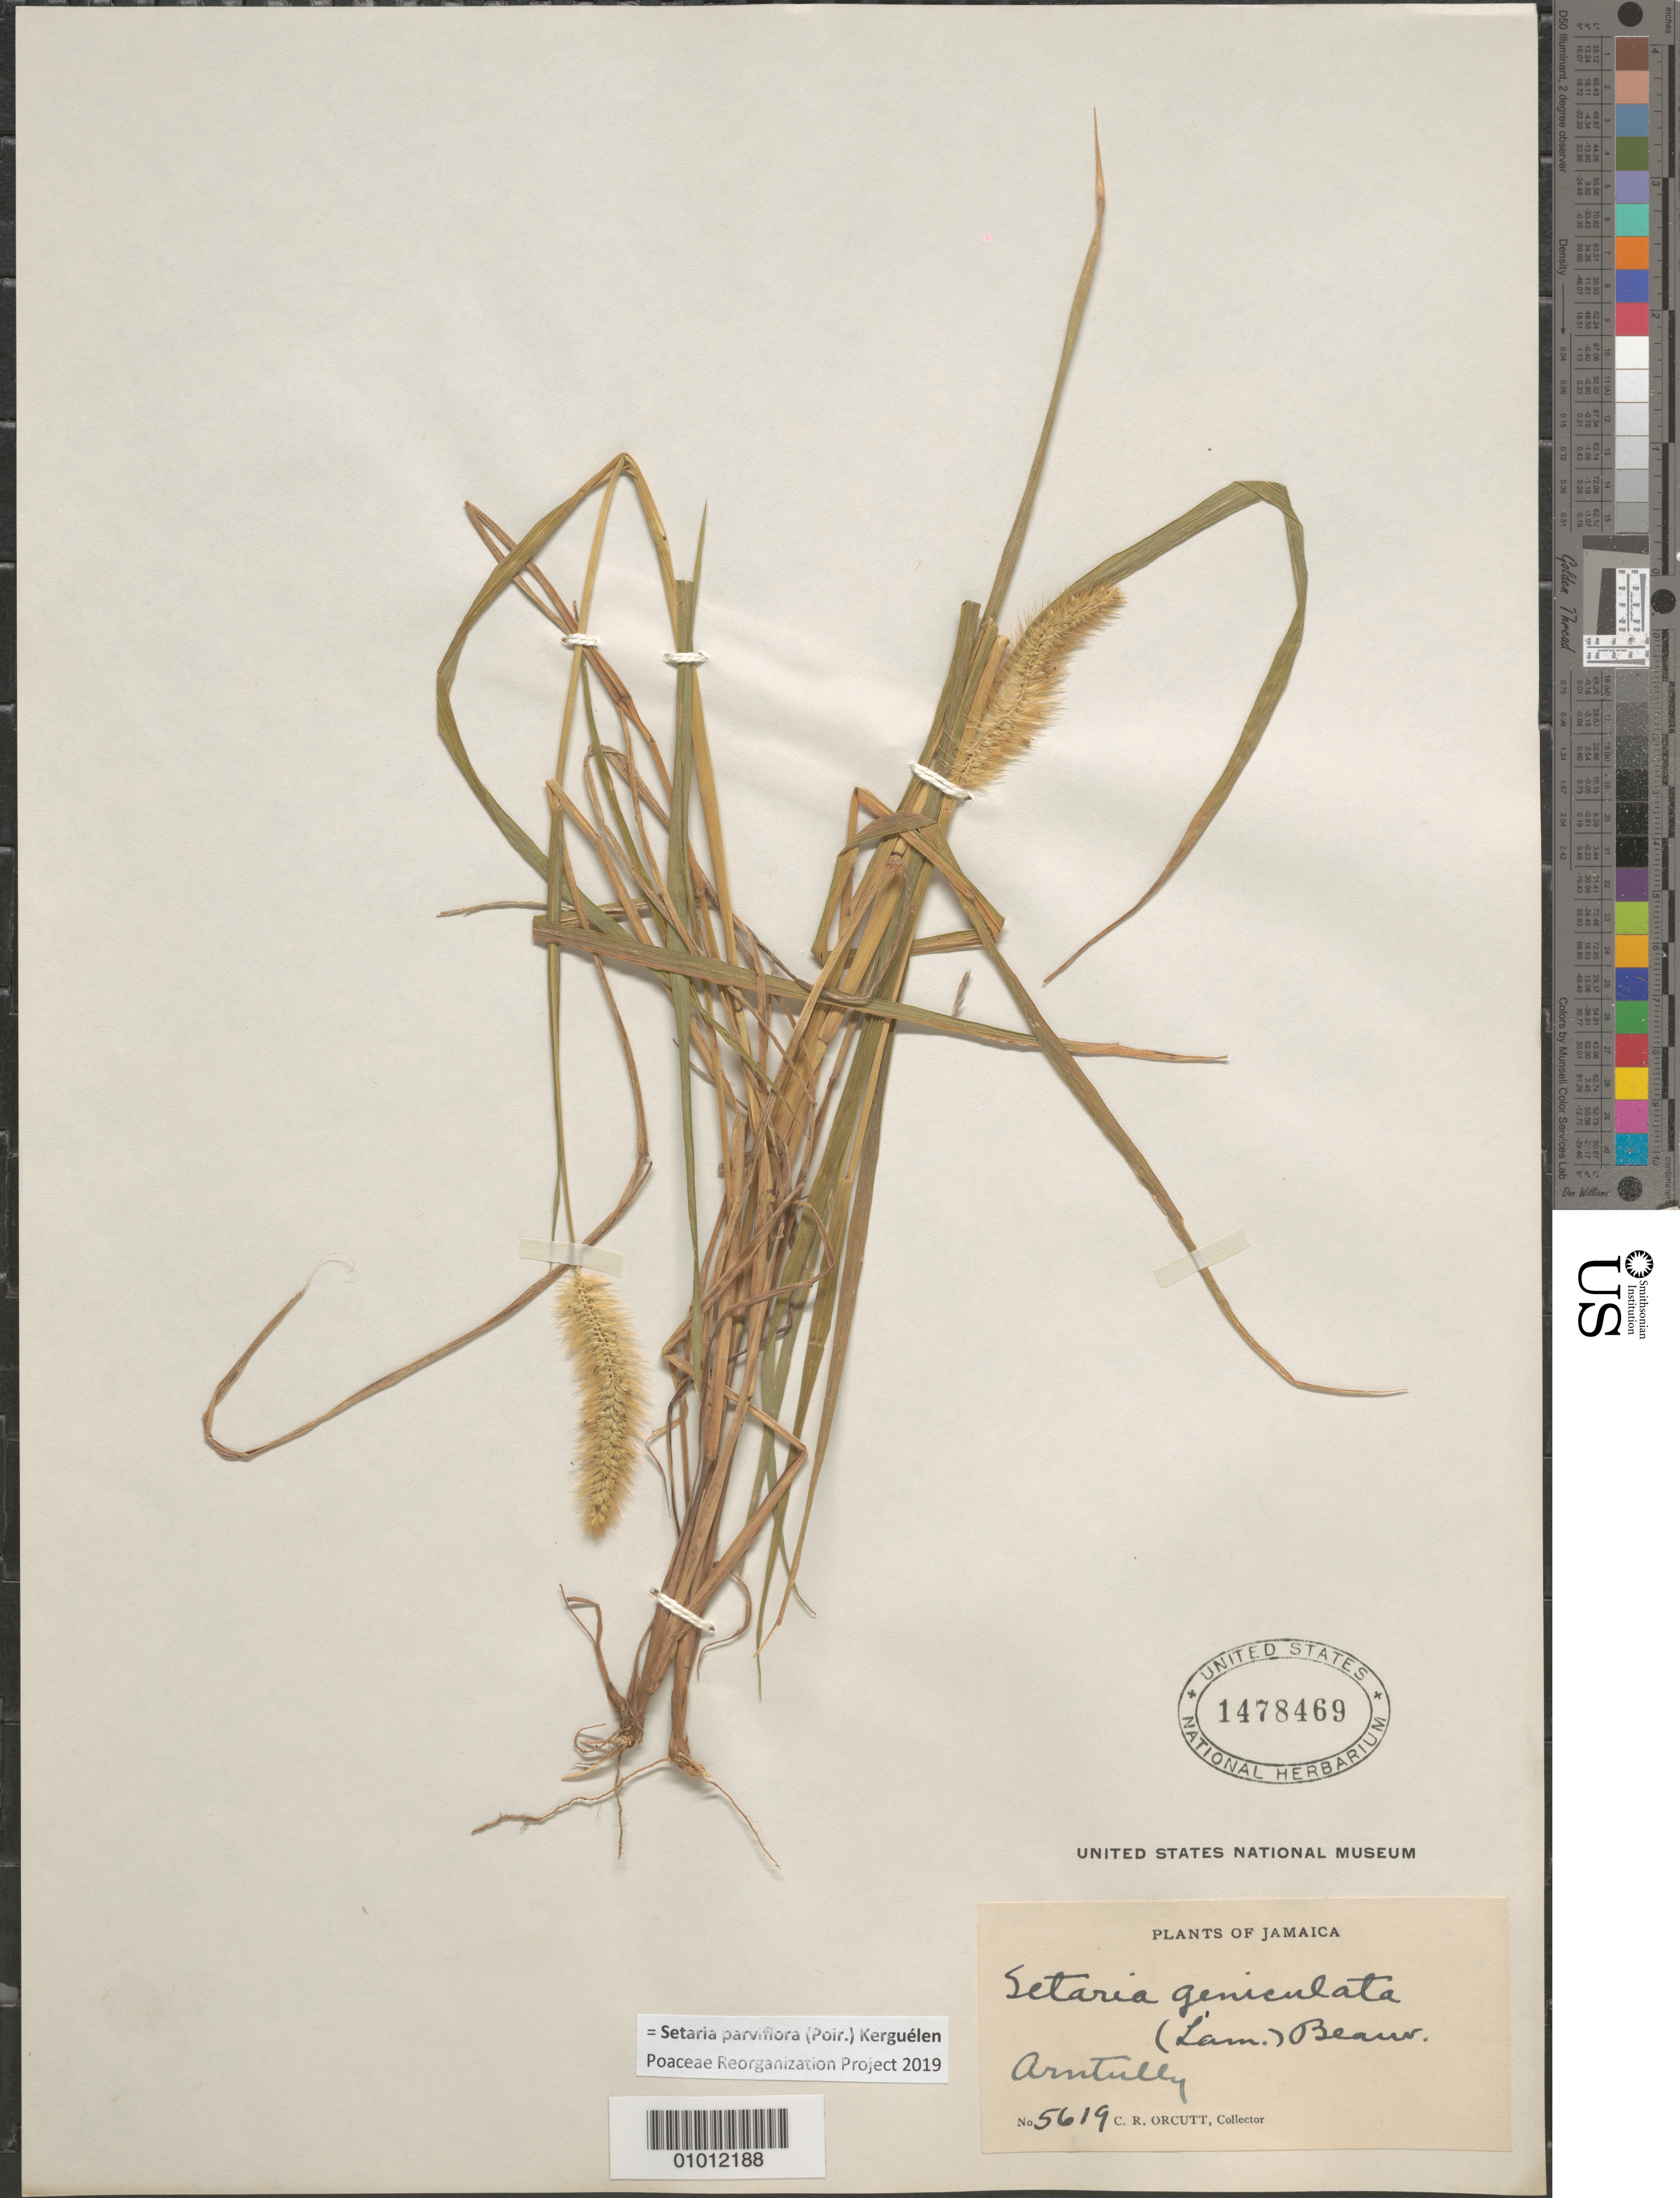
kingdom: Plantae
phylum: Tracheophyta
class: Liliopsida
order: Poales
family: Poaceae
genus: Setaria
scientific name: Setaria parviflora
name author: (Poir.) Kerguélen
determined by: Poaceae Reorganization Project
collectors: C. R. Orcutt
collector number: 5619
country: Jamaica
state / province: Saint Thomas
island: Jamaica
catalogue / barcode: US 1478469